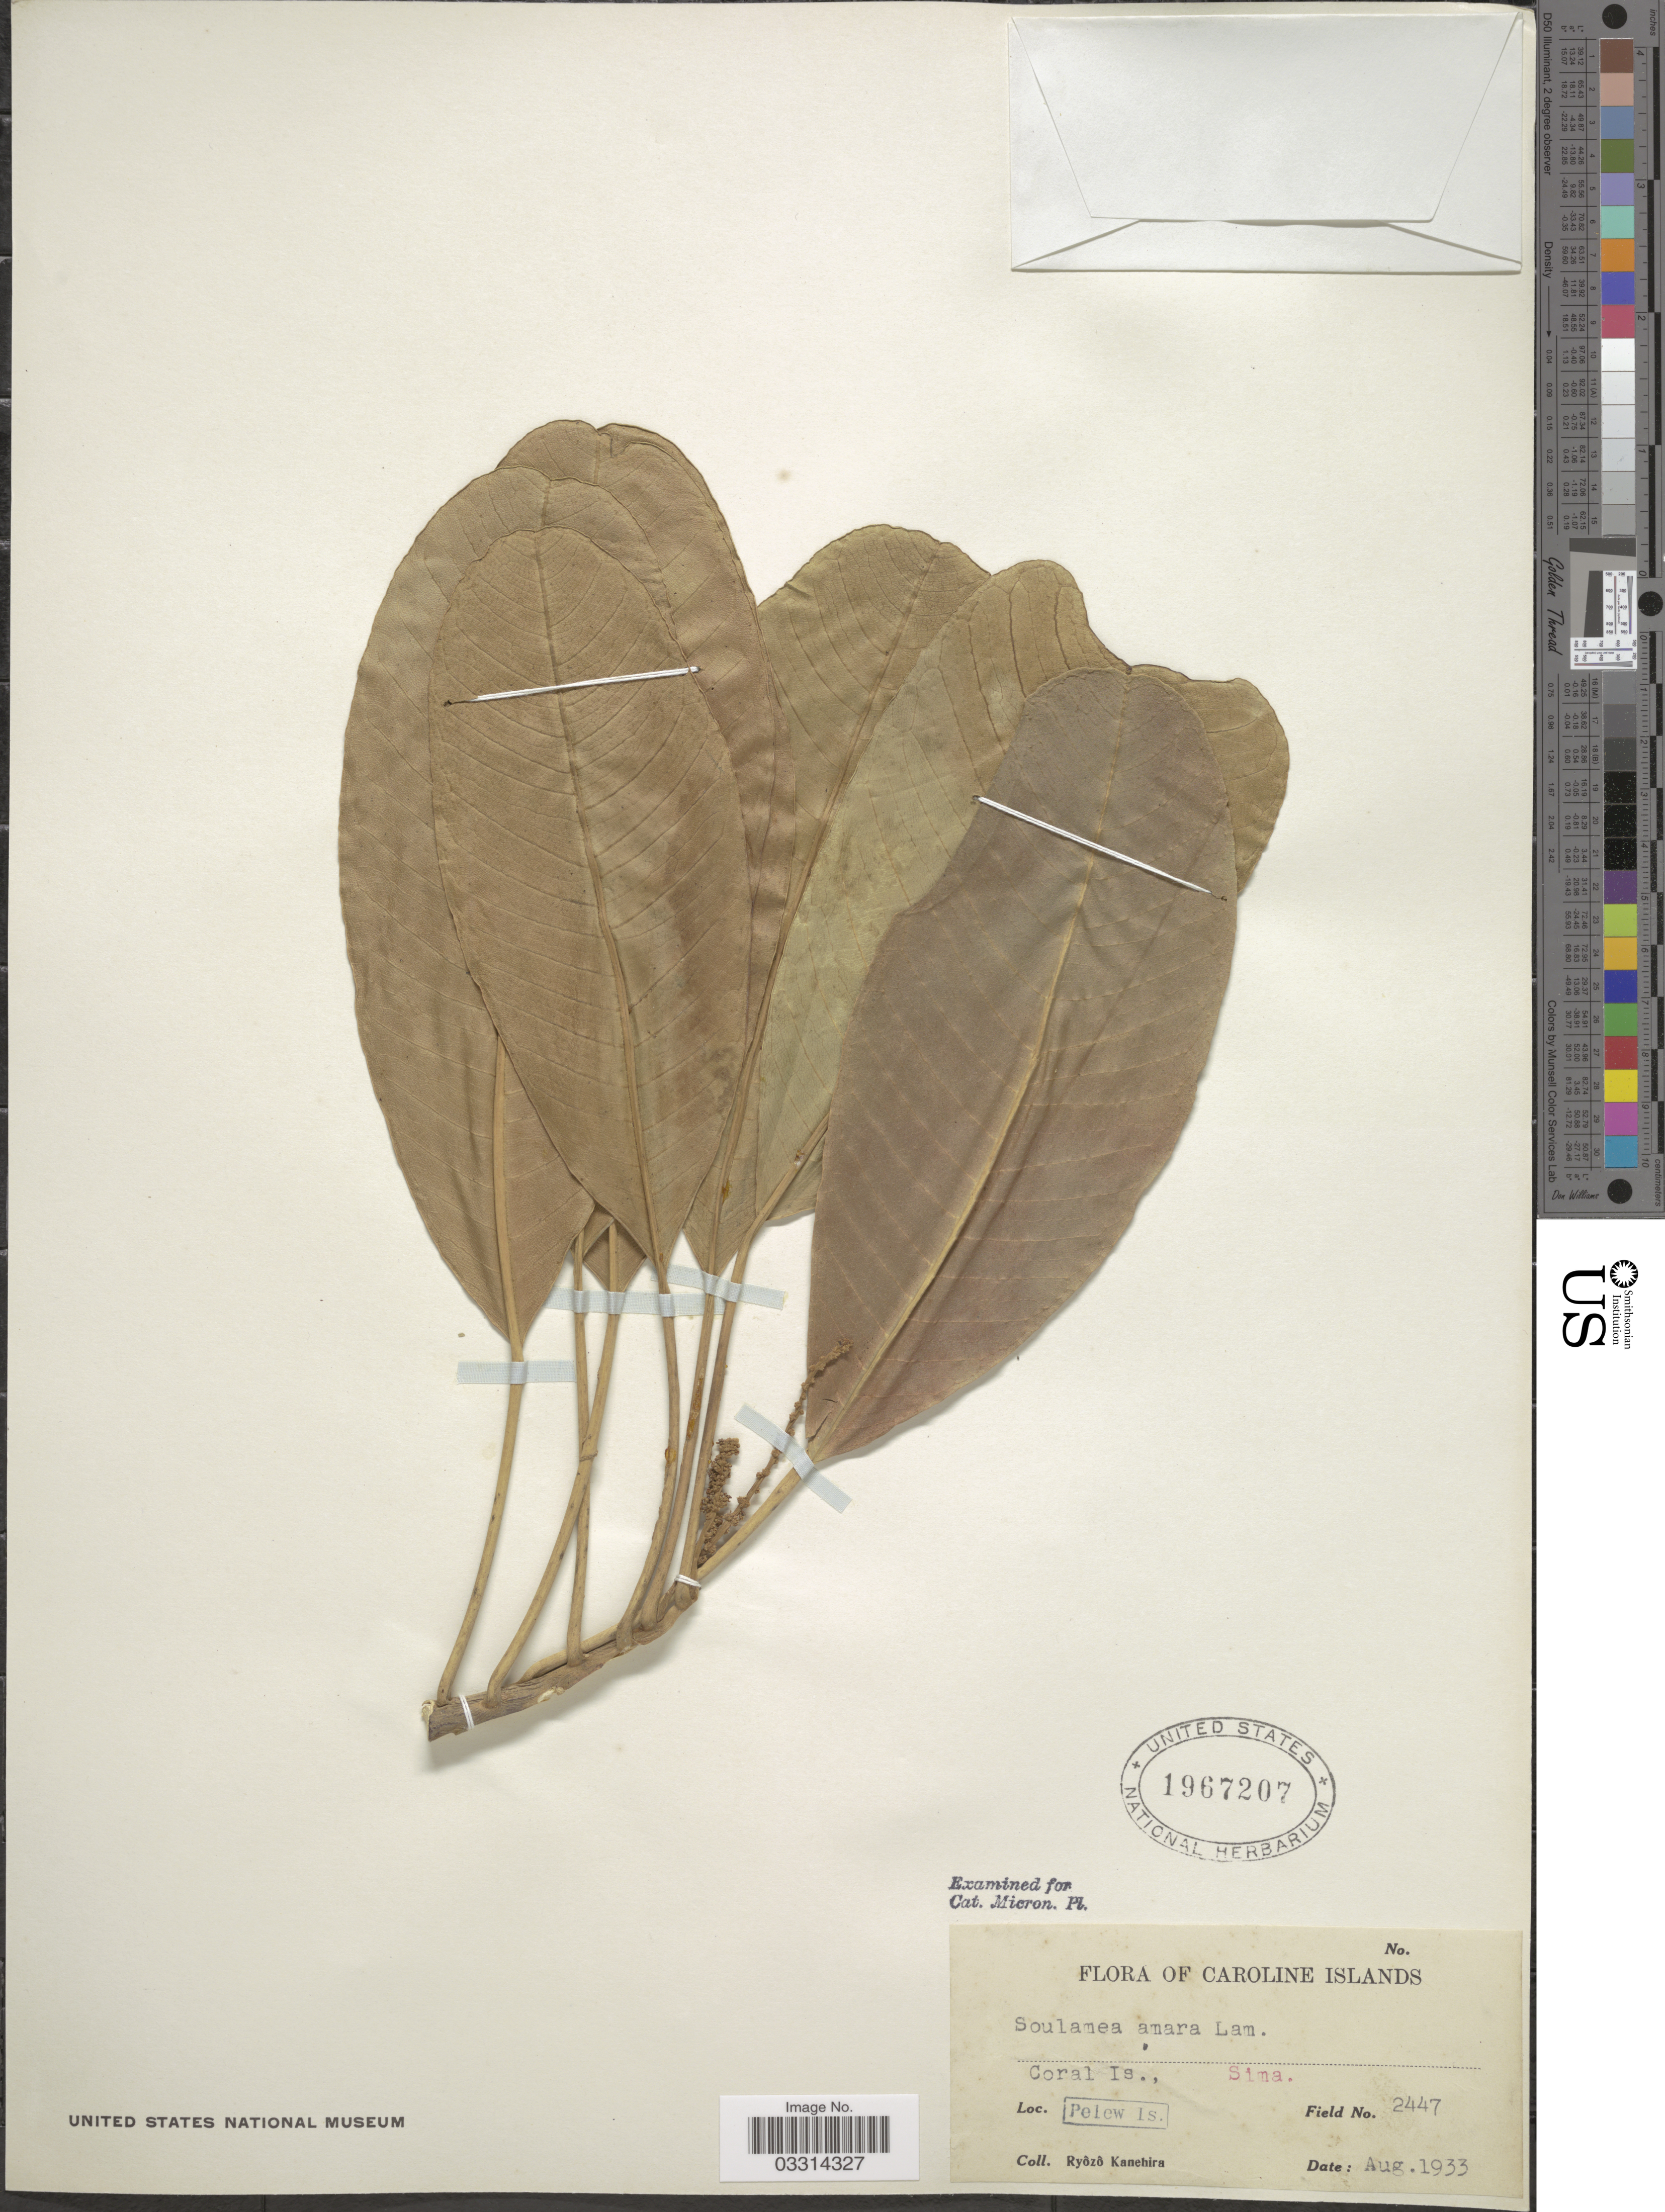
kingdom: Plantae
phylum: Tracheophyta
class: Magnoliopsida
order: Sapindales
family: Simaroubaceae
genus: Soulamea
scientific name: Soulamea amara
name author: Lam.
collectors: R. Kanehira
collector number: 2447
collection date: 1933-08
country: Palau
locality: Caroline Islands. Coral Is., Sima. Pelew Is.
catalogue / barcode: US 1967207